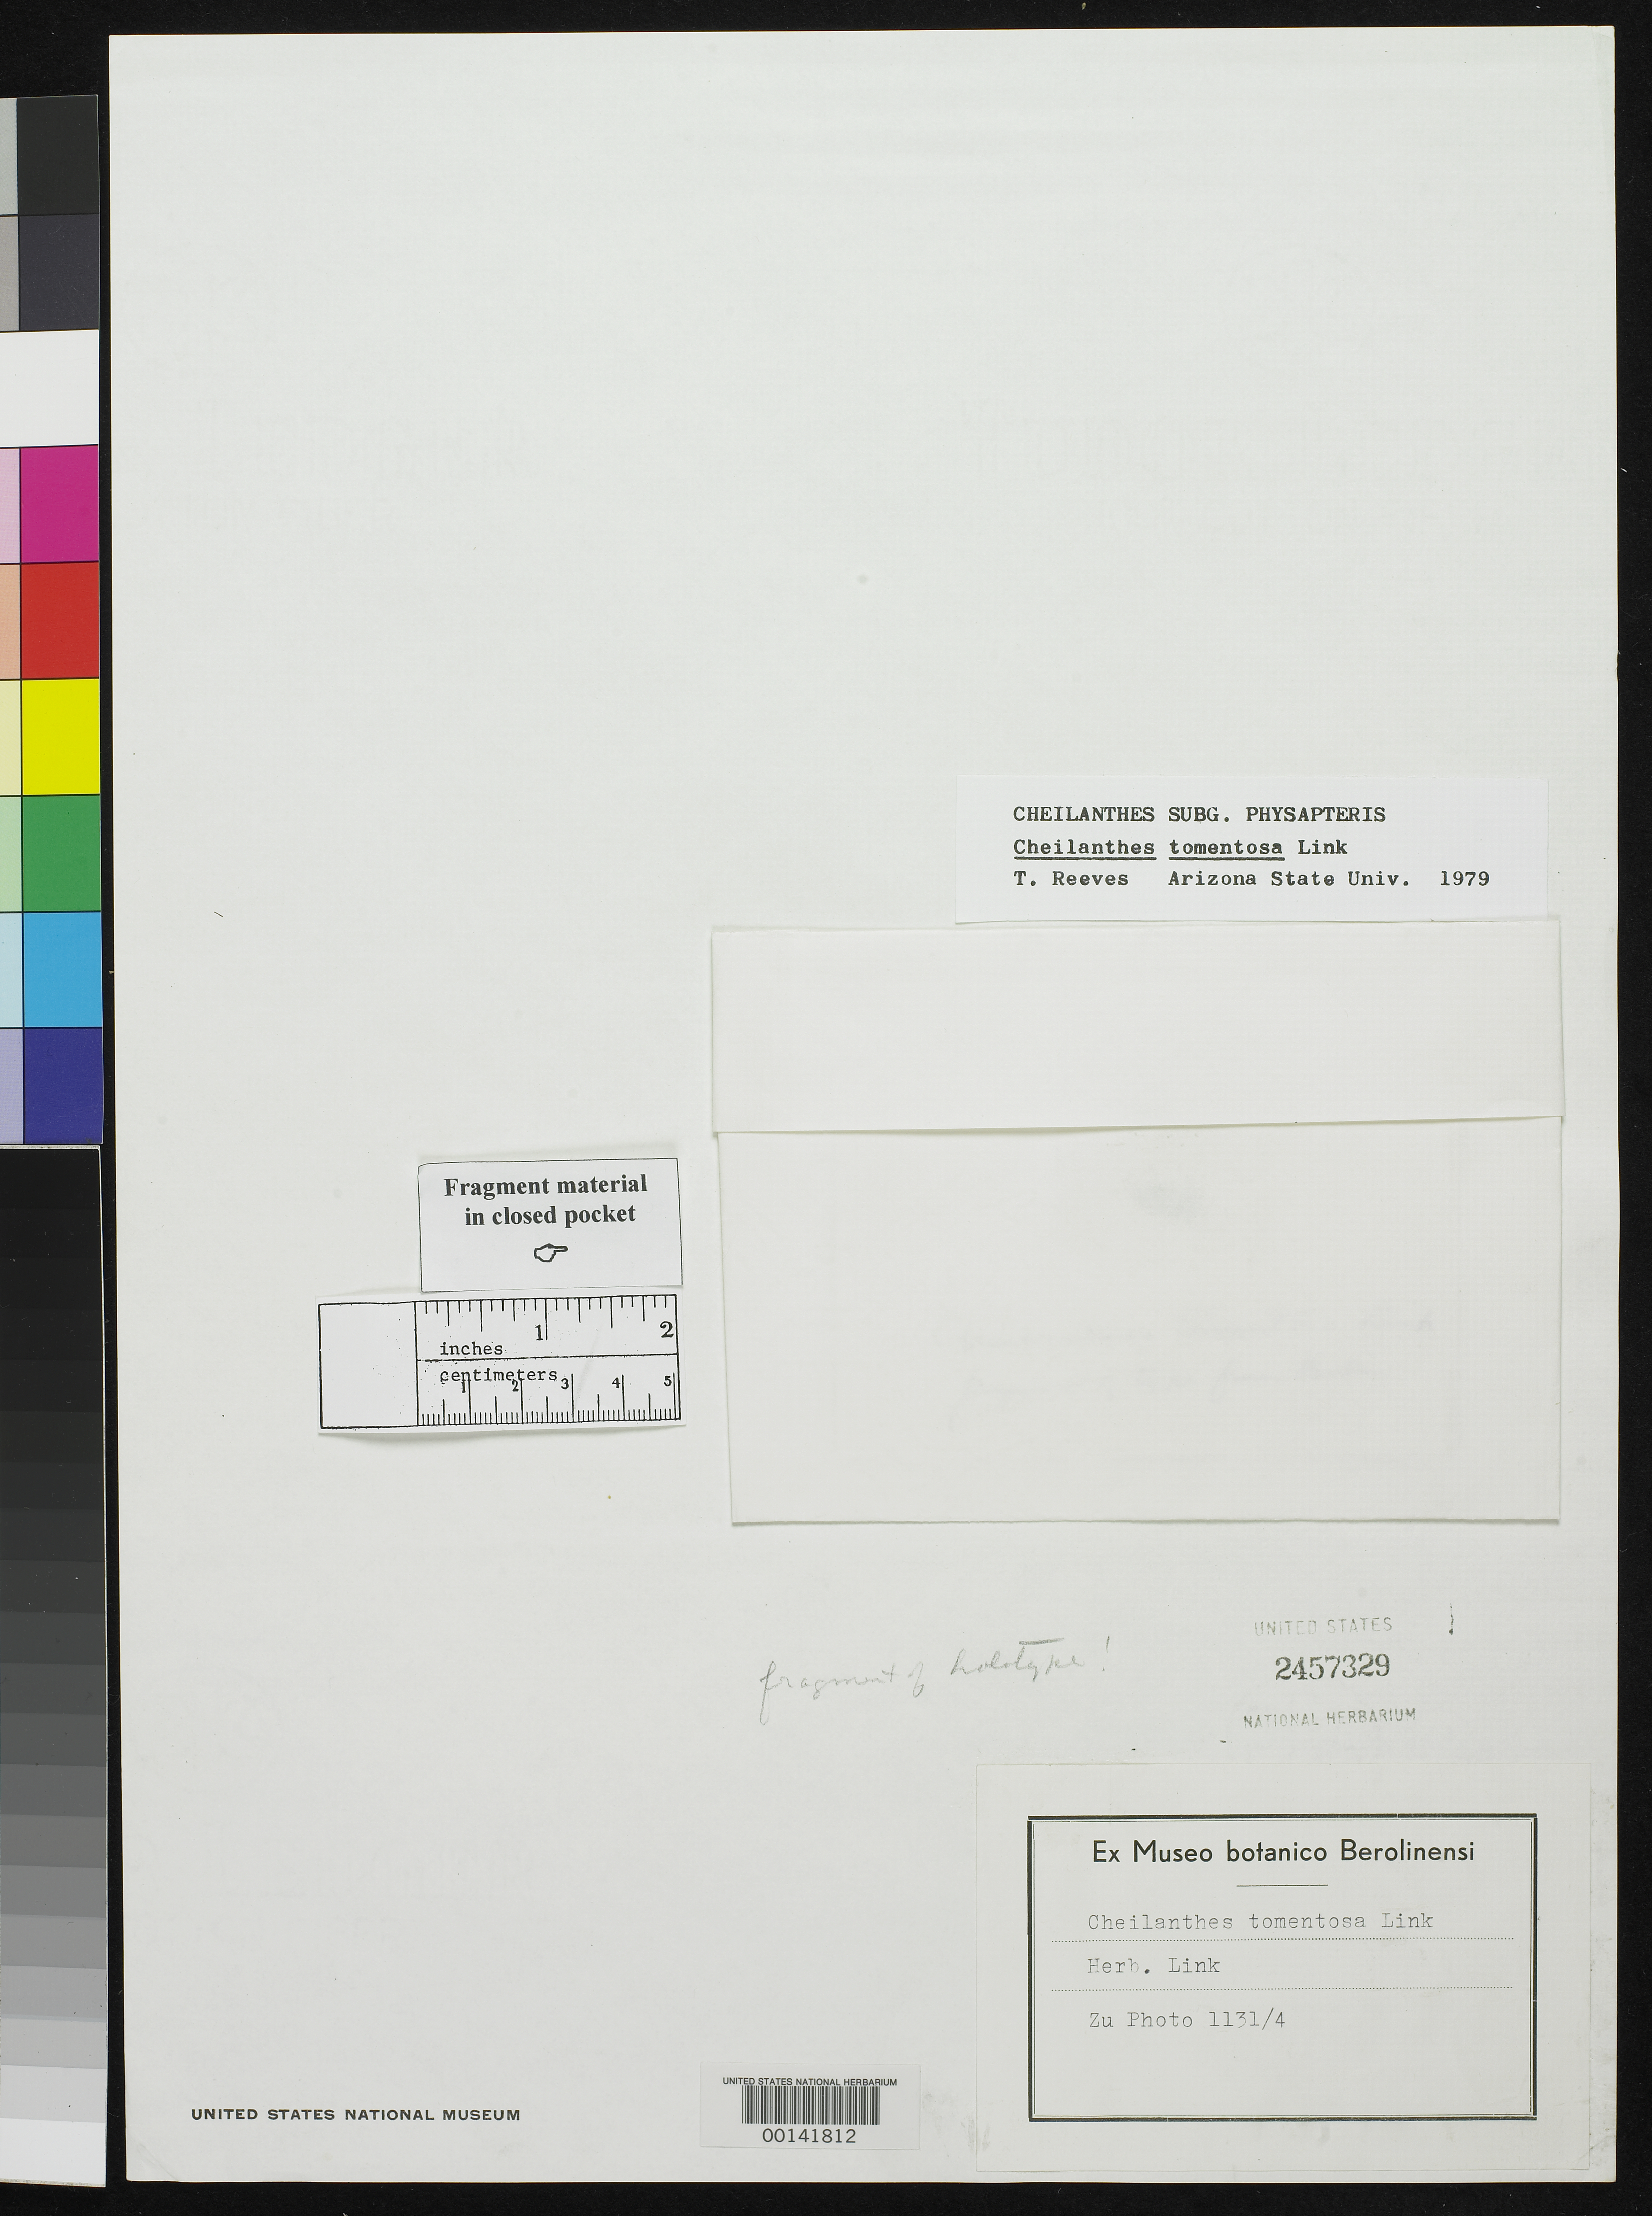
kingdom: Plantae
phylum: Tracheophyta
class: Polypodiopsida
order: Polypodiales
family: Pteridaceae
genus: Cheilanthes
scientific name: Cheilanthes tomentosa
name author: Link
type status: Holotype Fragment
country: Germany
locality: Berlin.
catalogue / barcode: US 2457329